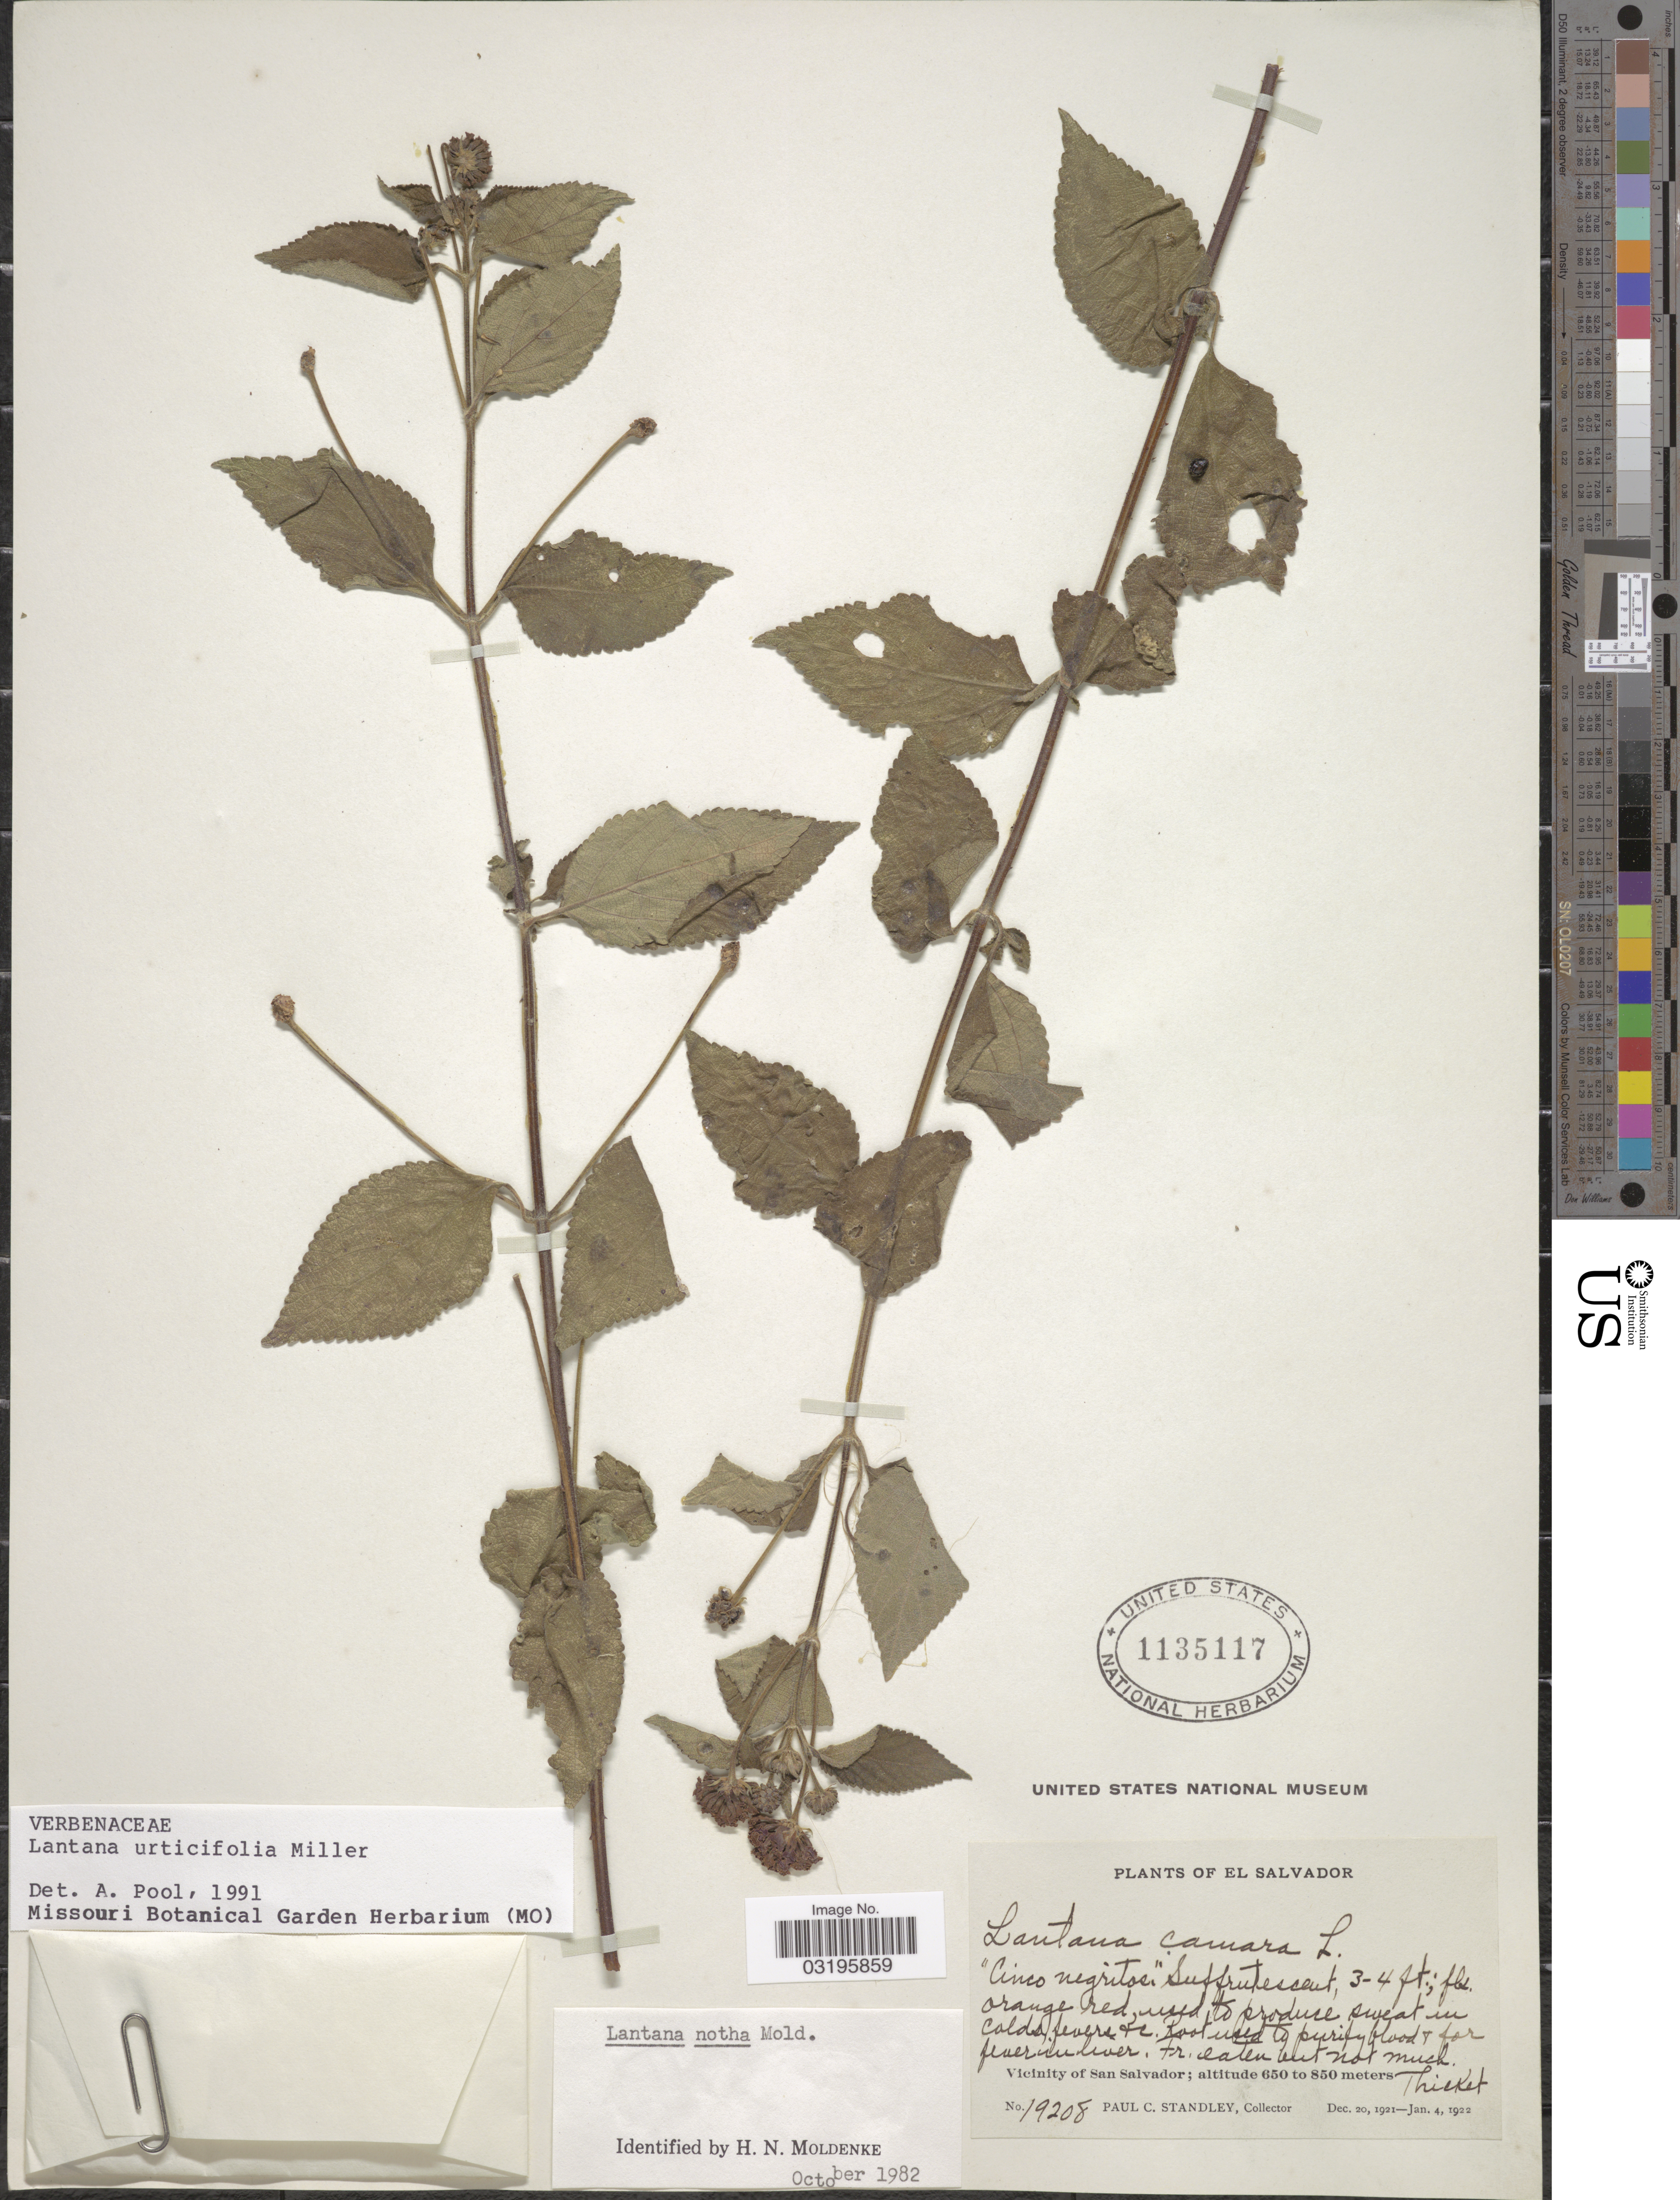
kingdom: Plantae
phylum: Tracheophyta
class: Magnoliopsida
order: Lamiales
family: Verbenaceae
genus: Lantana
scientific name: Lantana urticifolia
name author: Mill.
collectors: P. C. Standley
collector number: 19208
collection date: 1921-12-20/1922-01-04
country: El Salvador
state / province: San Salvador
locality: Vicinity of San Salvador.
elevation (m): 650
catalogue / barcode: US 1135117